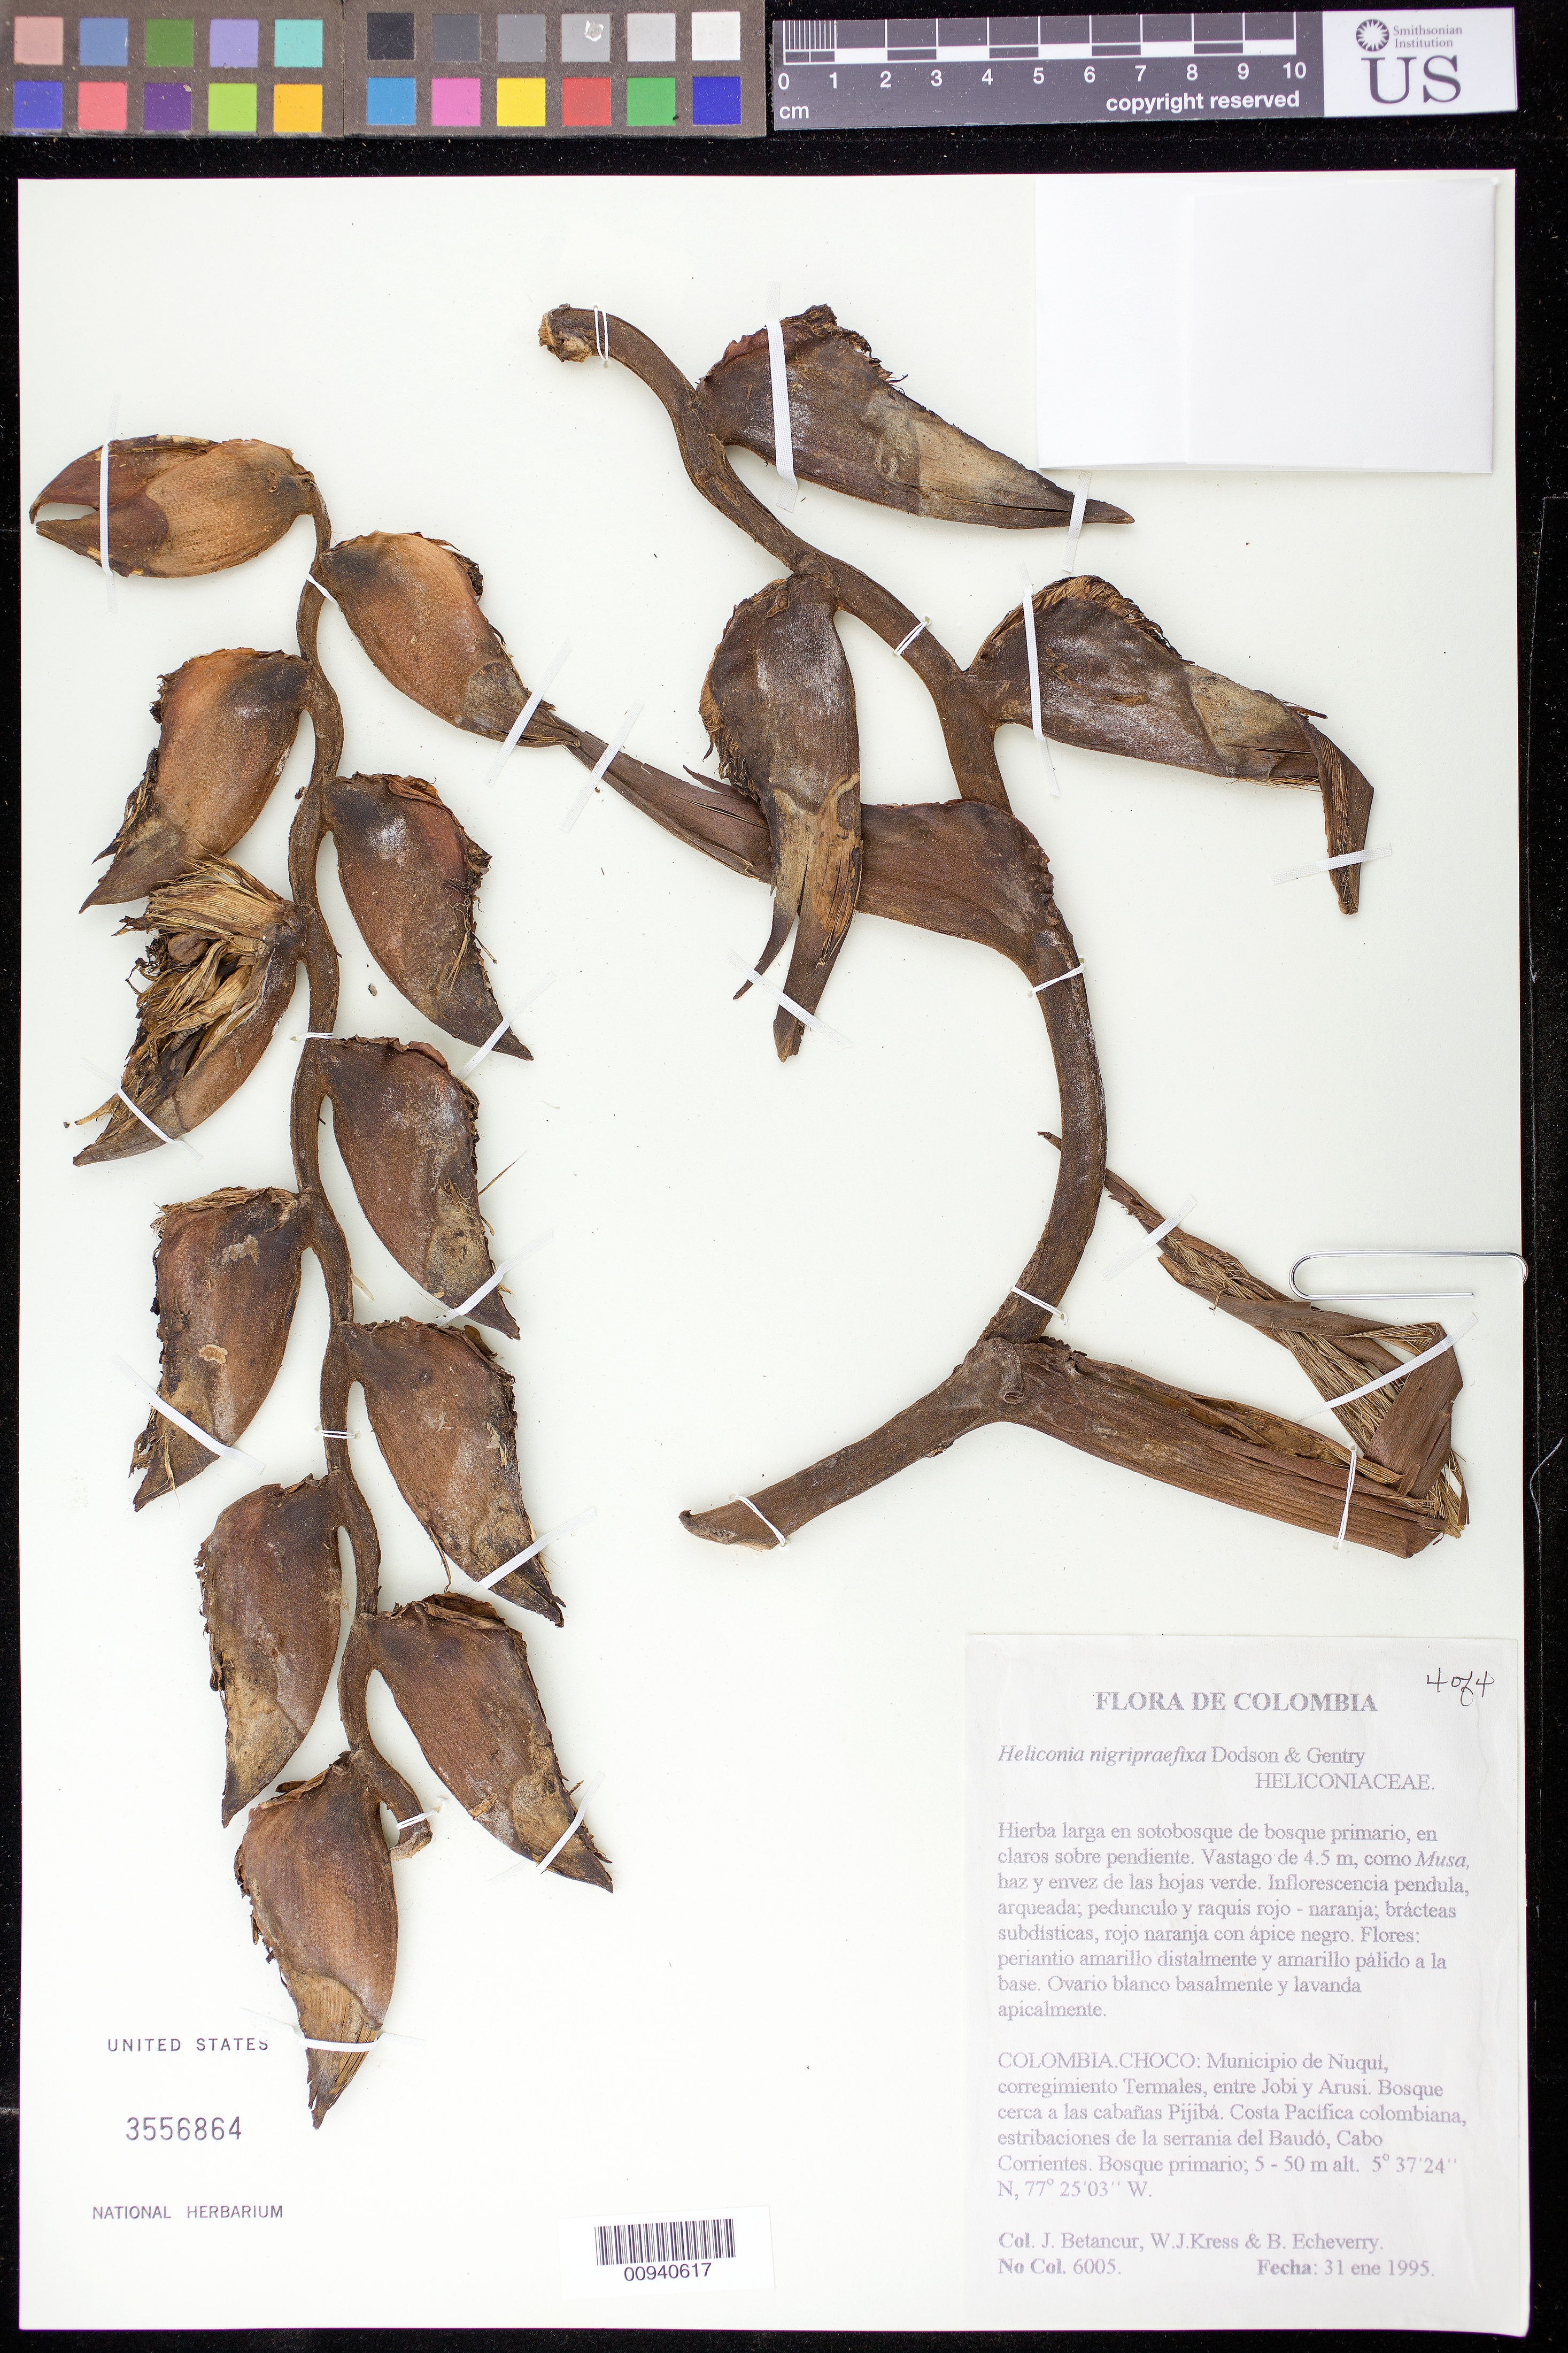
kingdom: Plantae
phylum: Tracheophyta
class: Liliopsida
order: Zingiberales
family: Heliconiaceae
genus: Heliconia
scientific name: Heliconia nigripraefixa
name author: Dodson & Gentry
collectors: J. C. Betancur, W. J. Kress & B. Echeverry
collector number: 6005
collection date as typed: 31 Jan 1995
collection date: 1995-01-31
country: Colombia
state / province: Chocó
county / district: Nuqui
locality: Cabanas Pijiba, between Coqui and Arusi.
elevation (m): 5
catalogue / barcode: US 3556864